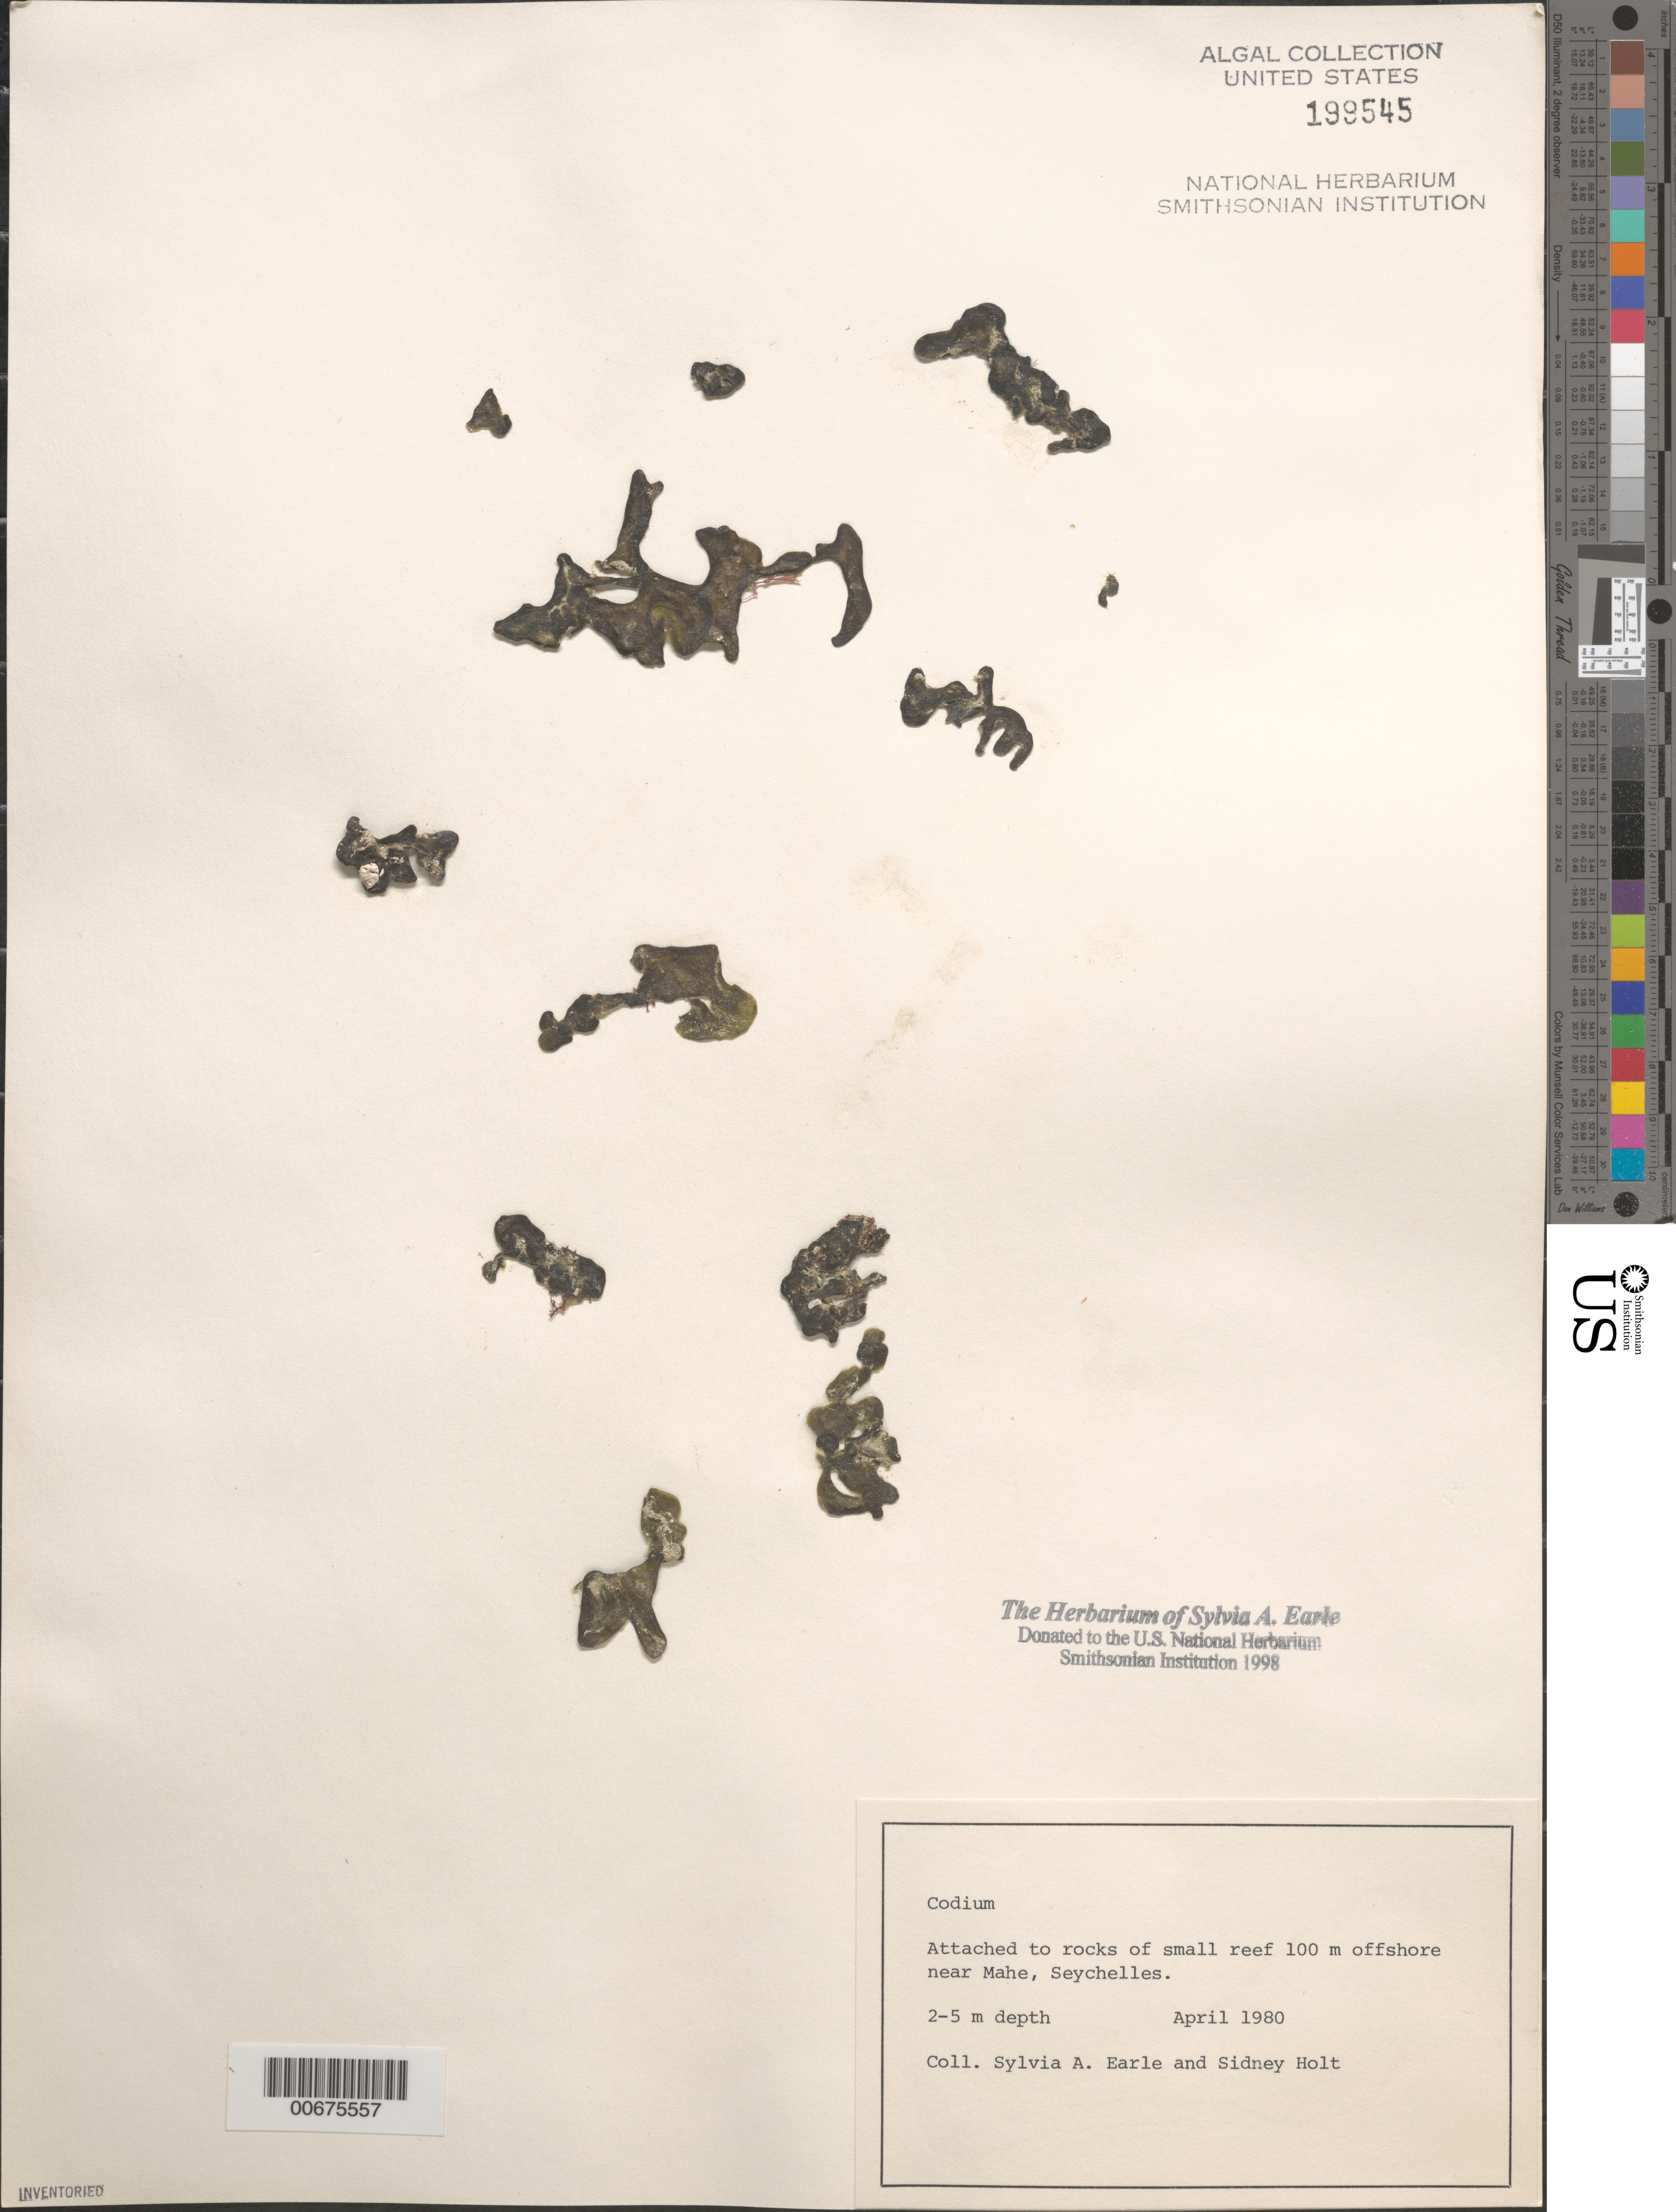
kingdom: Plantae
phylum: Chlorophyta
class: Ulvophyceae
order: Bryopsidales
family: Codiaceae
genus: Codium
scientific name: Codium sp.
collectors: S. A. Earle & S. Holt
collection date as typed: Apr 1980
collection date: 1980-04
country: Seychelles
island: Mahé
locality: Small reef near shore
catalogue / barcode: US 199545